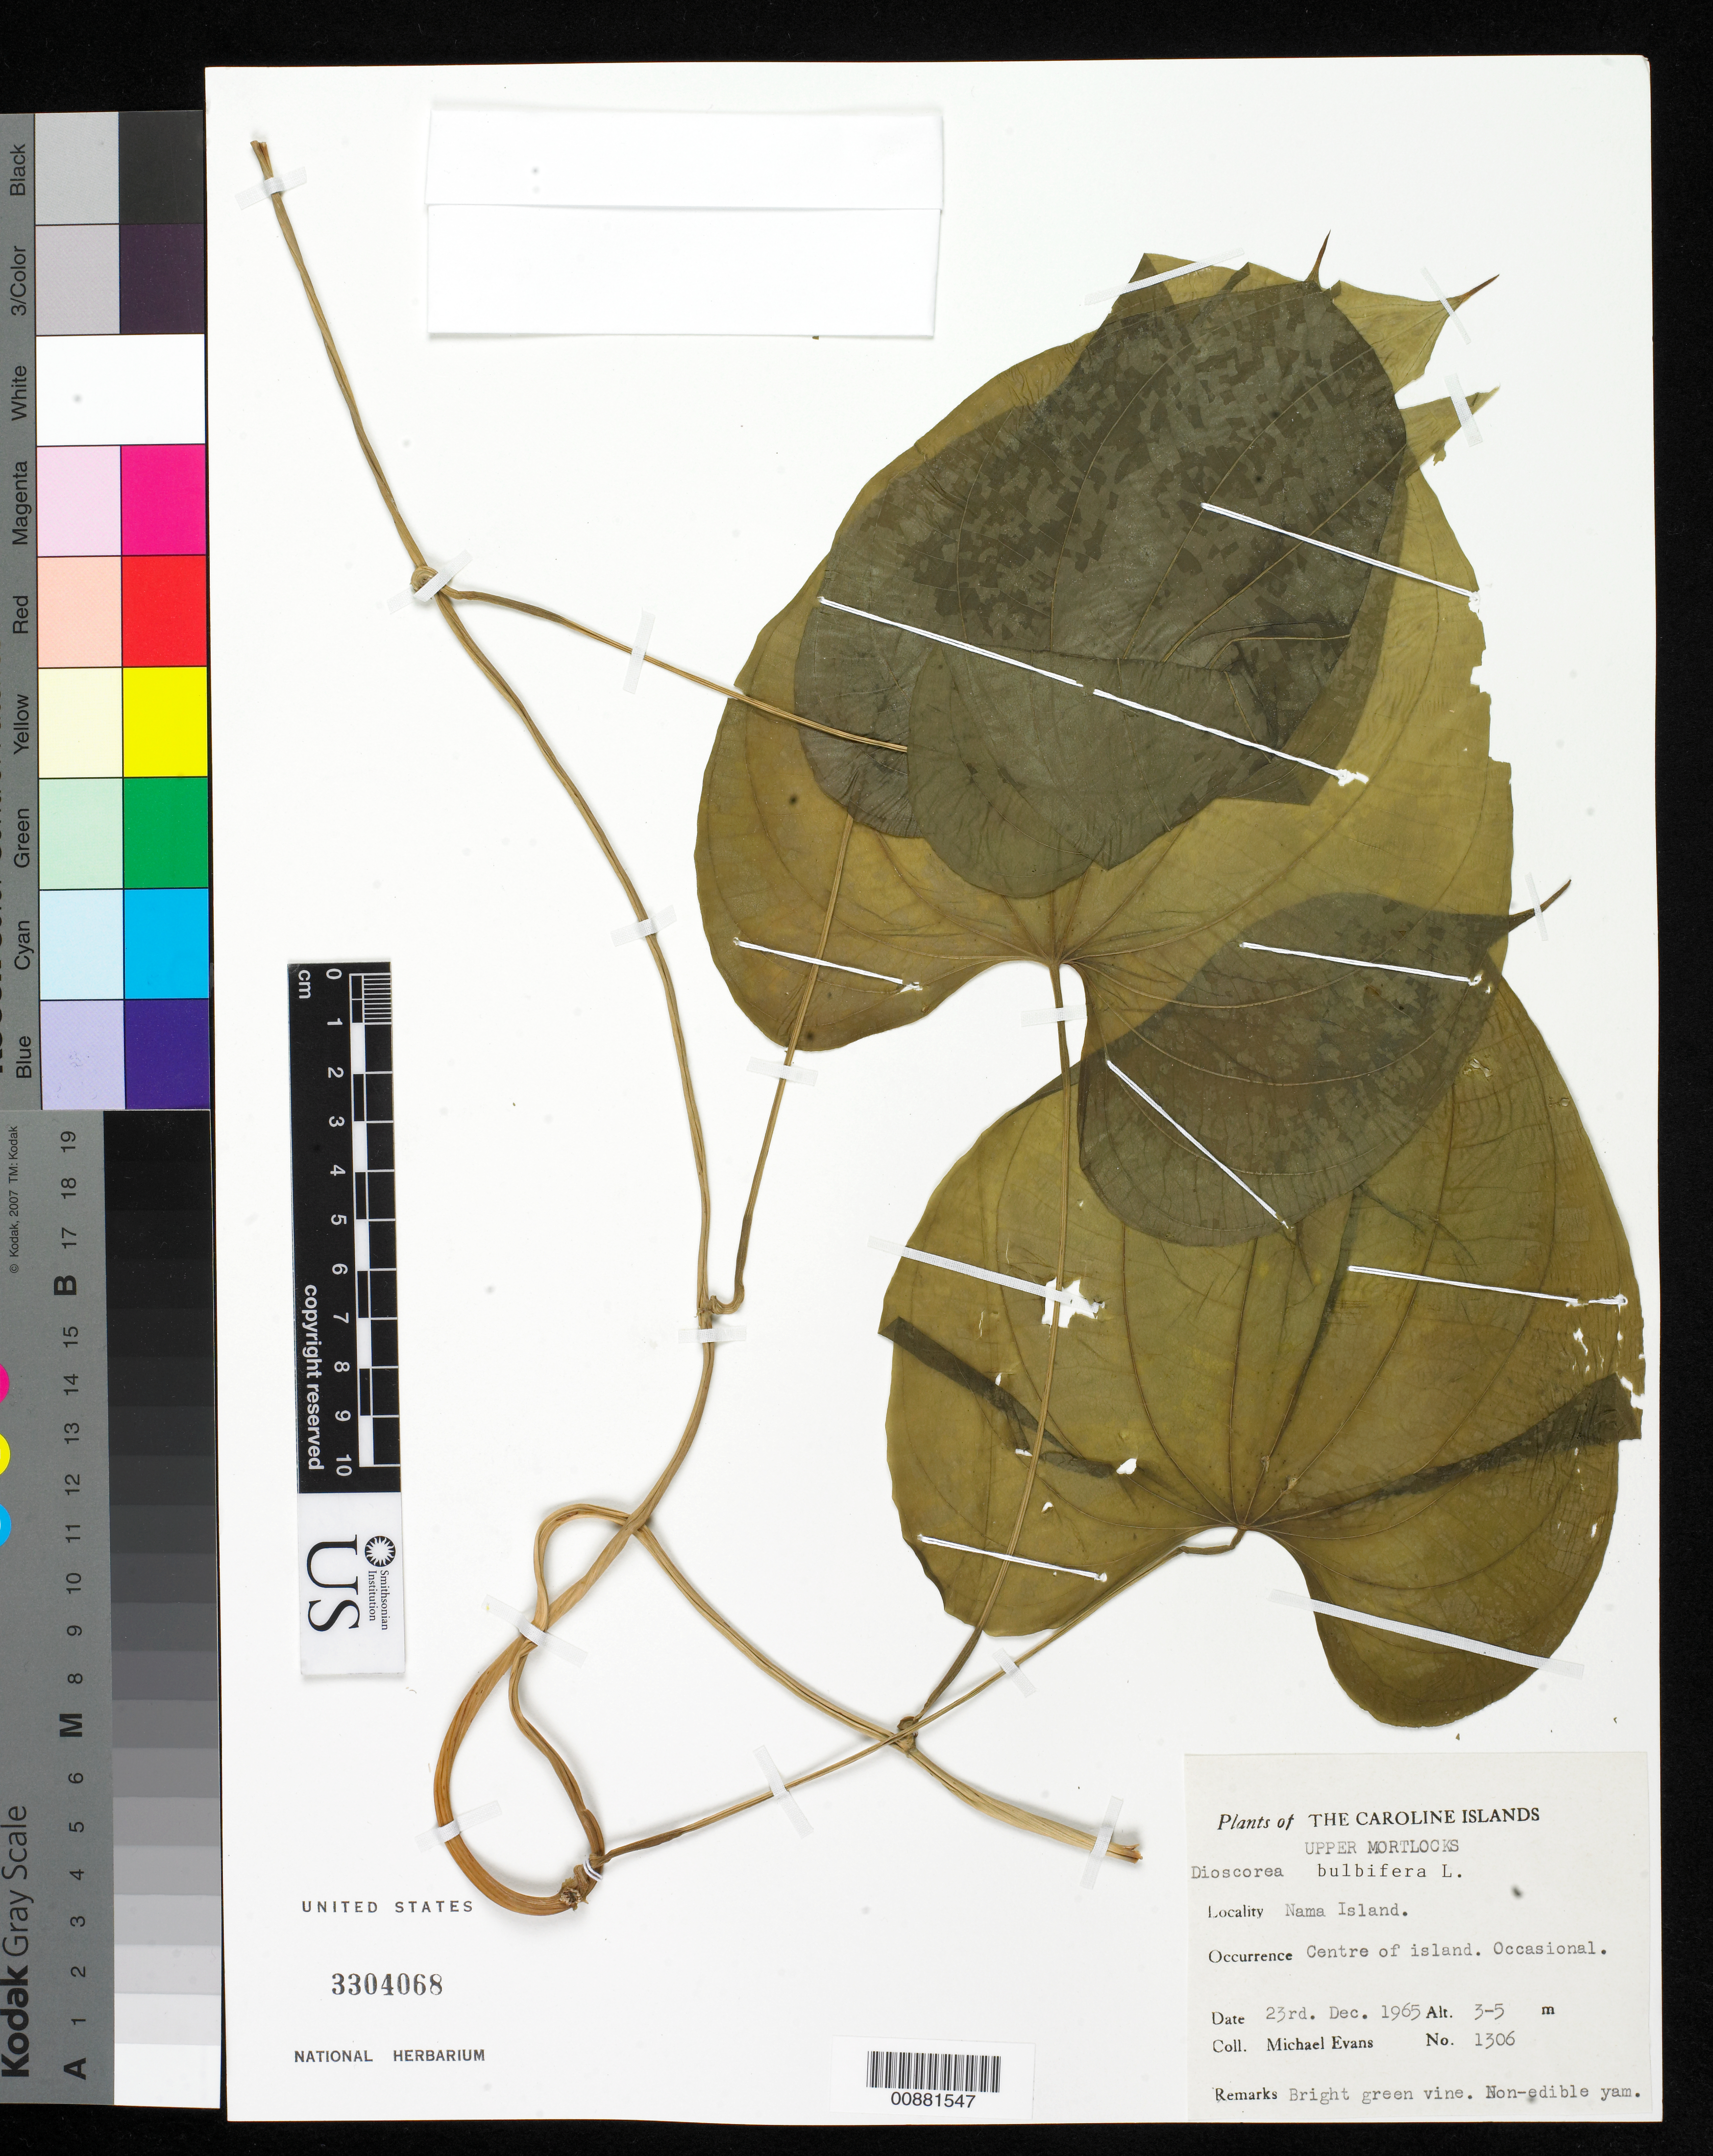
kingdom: Plantae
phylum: Tracheophyta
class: Liliopsida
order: Dioscoreales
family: Dioscoreaceae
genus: Dioscorea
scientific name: Dioscorea bulbifera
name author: L.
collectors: M. Evans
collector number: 1306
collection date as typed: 23 Dec 1965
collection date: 1965-12-23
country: Micronesia, Federated States of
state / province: Truk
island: Nama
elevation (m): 3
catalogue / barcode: US 3304068